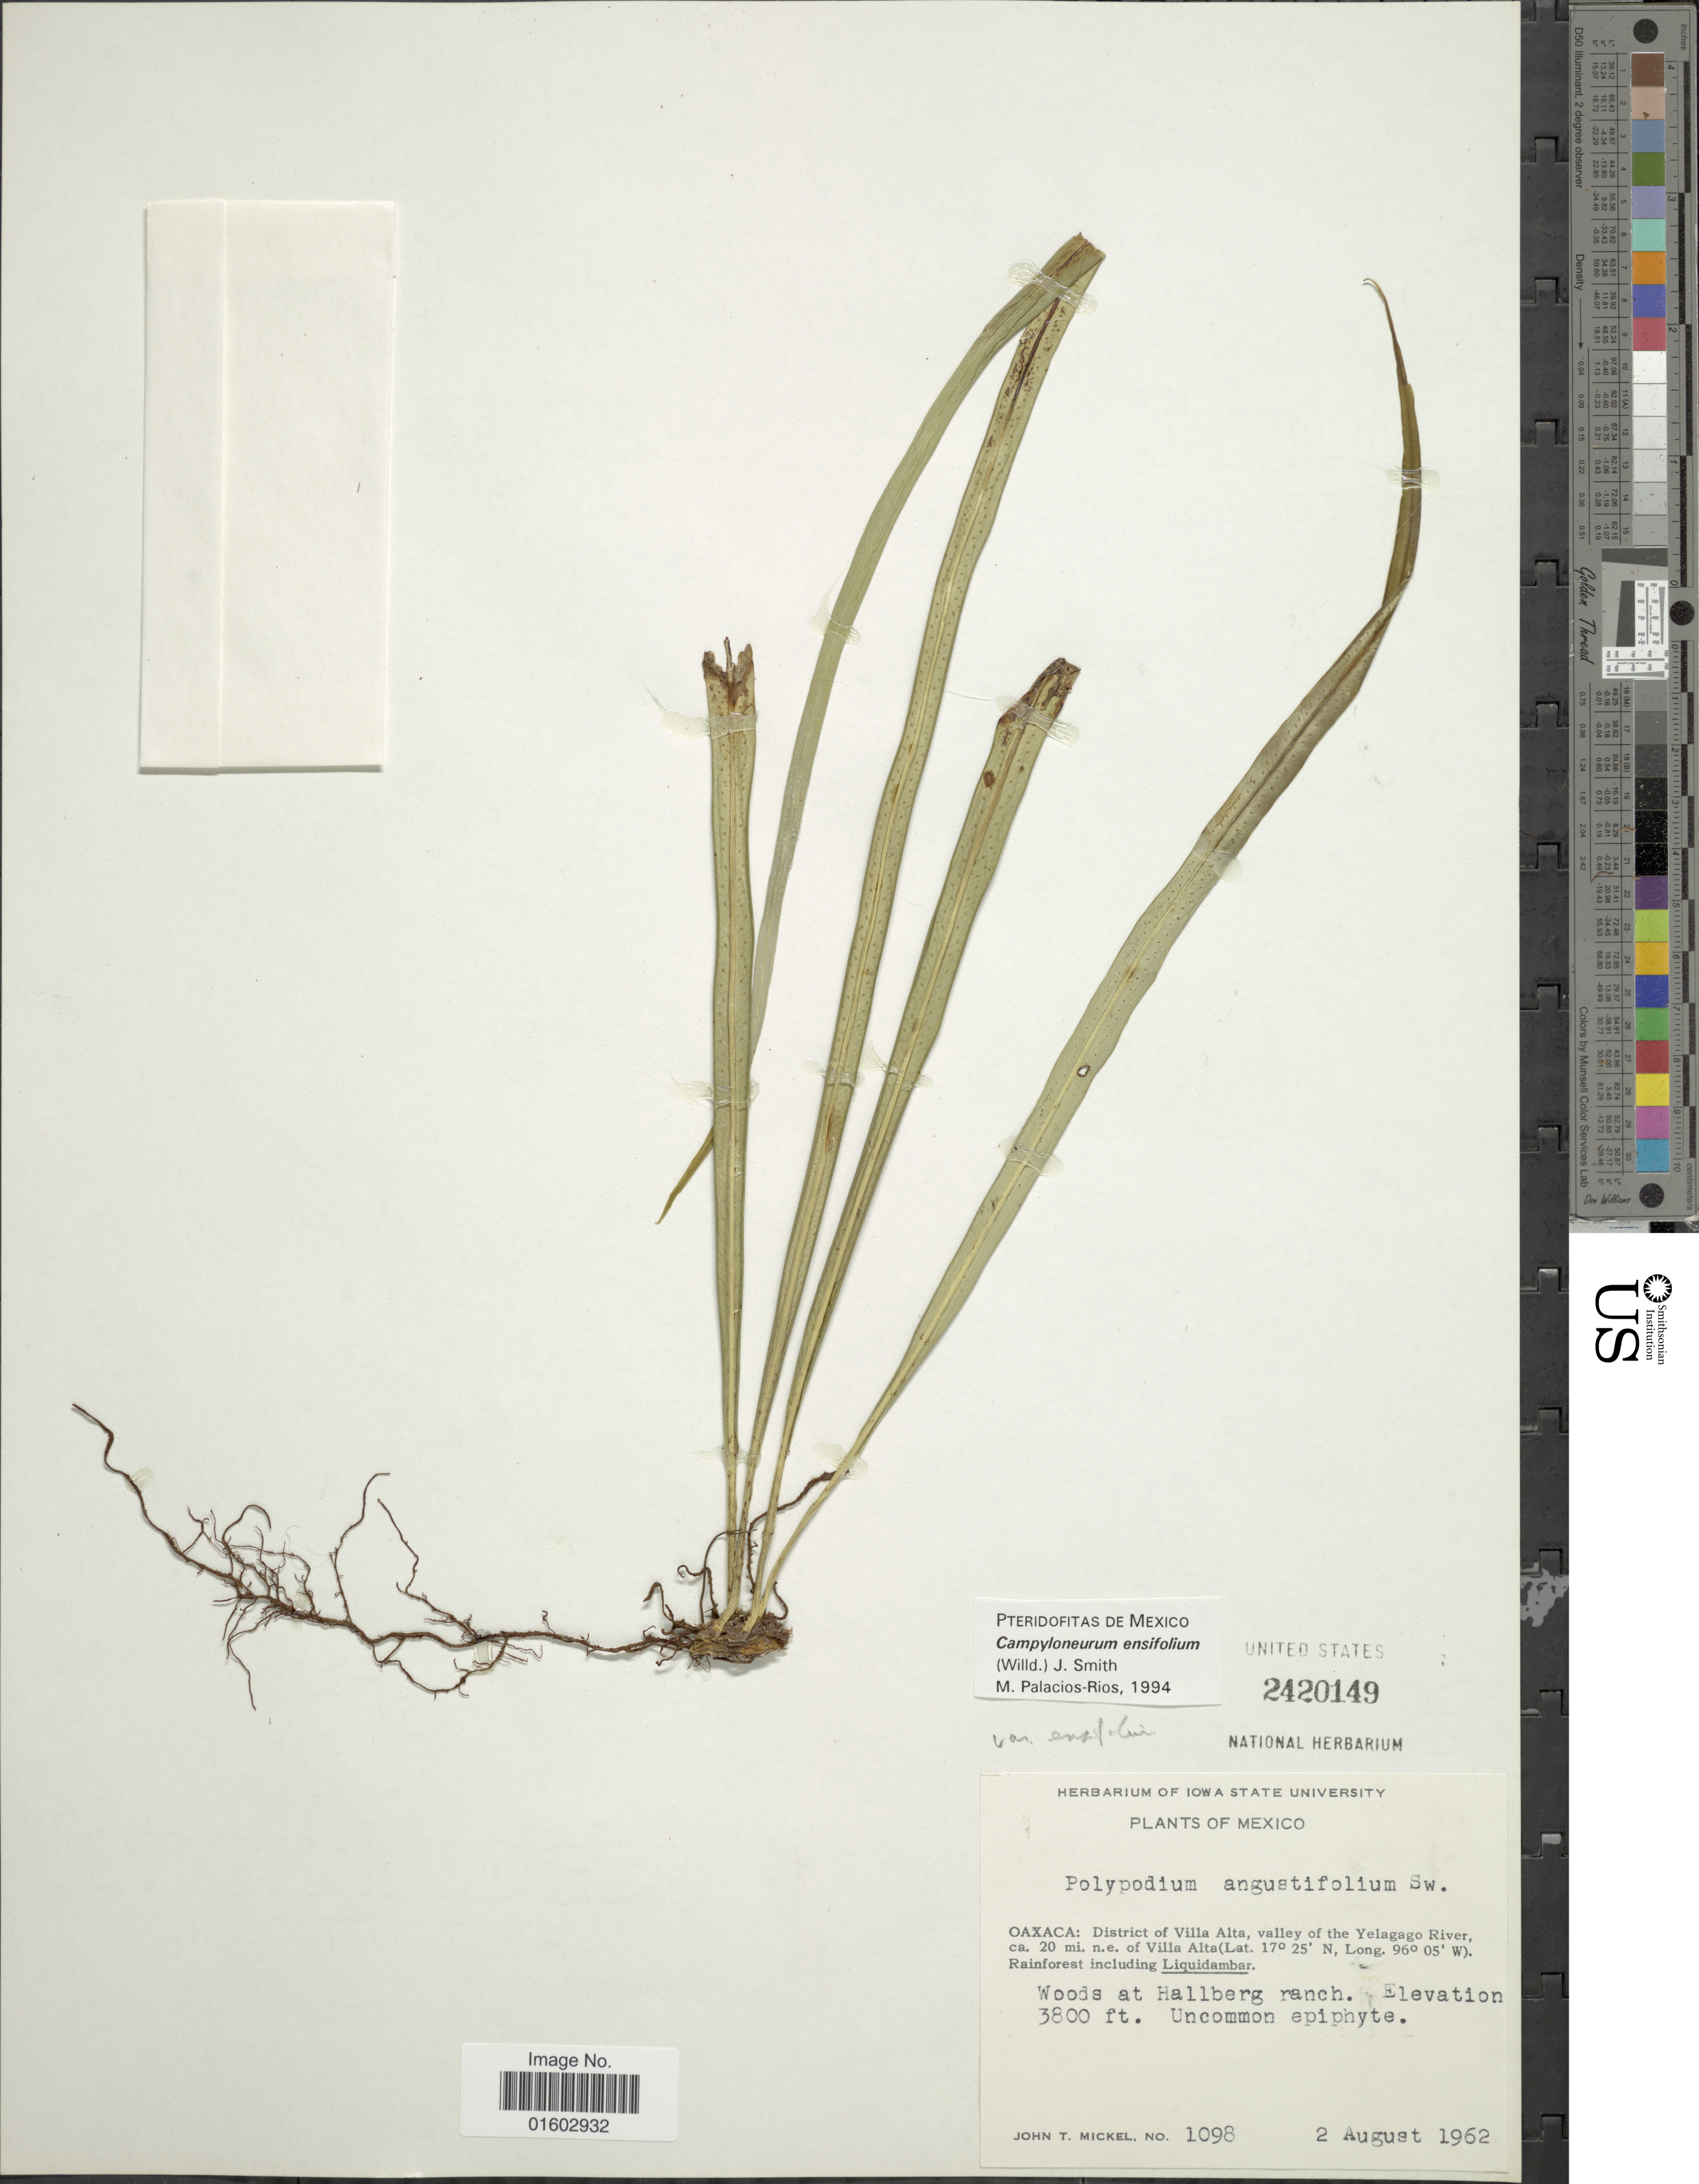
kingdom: Plantae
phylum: Tracheophyta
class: Polypodiopsida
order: Polypodiales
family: Polypodiaceae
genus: Campyloneurum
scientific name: Campyloneurum angustifolium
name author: (Sw.) Fée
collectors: J. T. Mickel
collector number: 1098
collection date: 1962-08-02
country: Mexico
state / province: Oaxaca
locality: District of Villa Alta, valley of the Yelagago River, 20 mi. n.e. of Villa Alta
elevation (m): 1158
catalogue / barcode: US 2420149